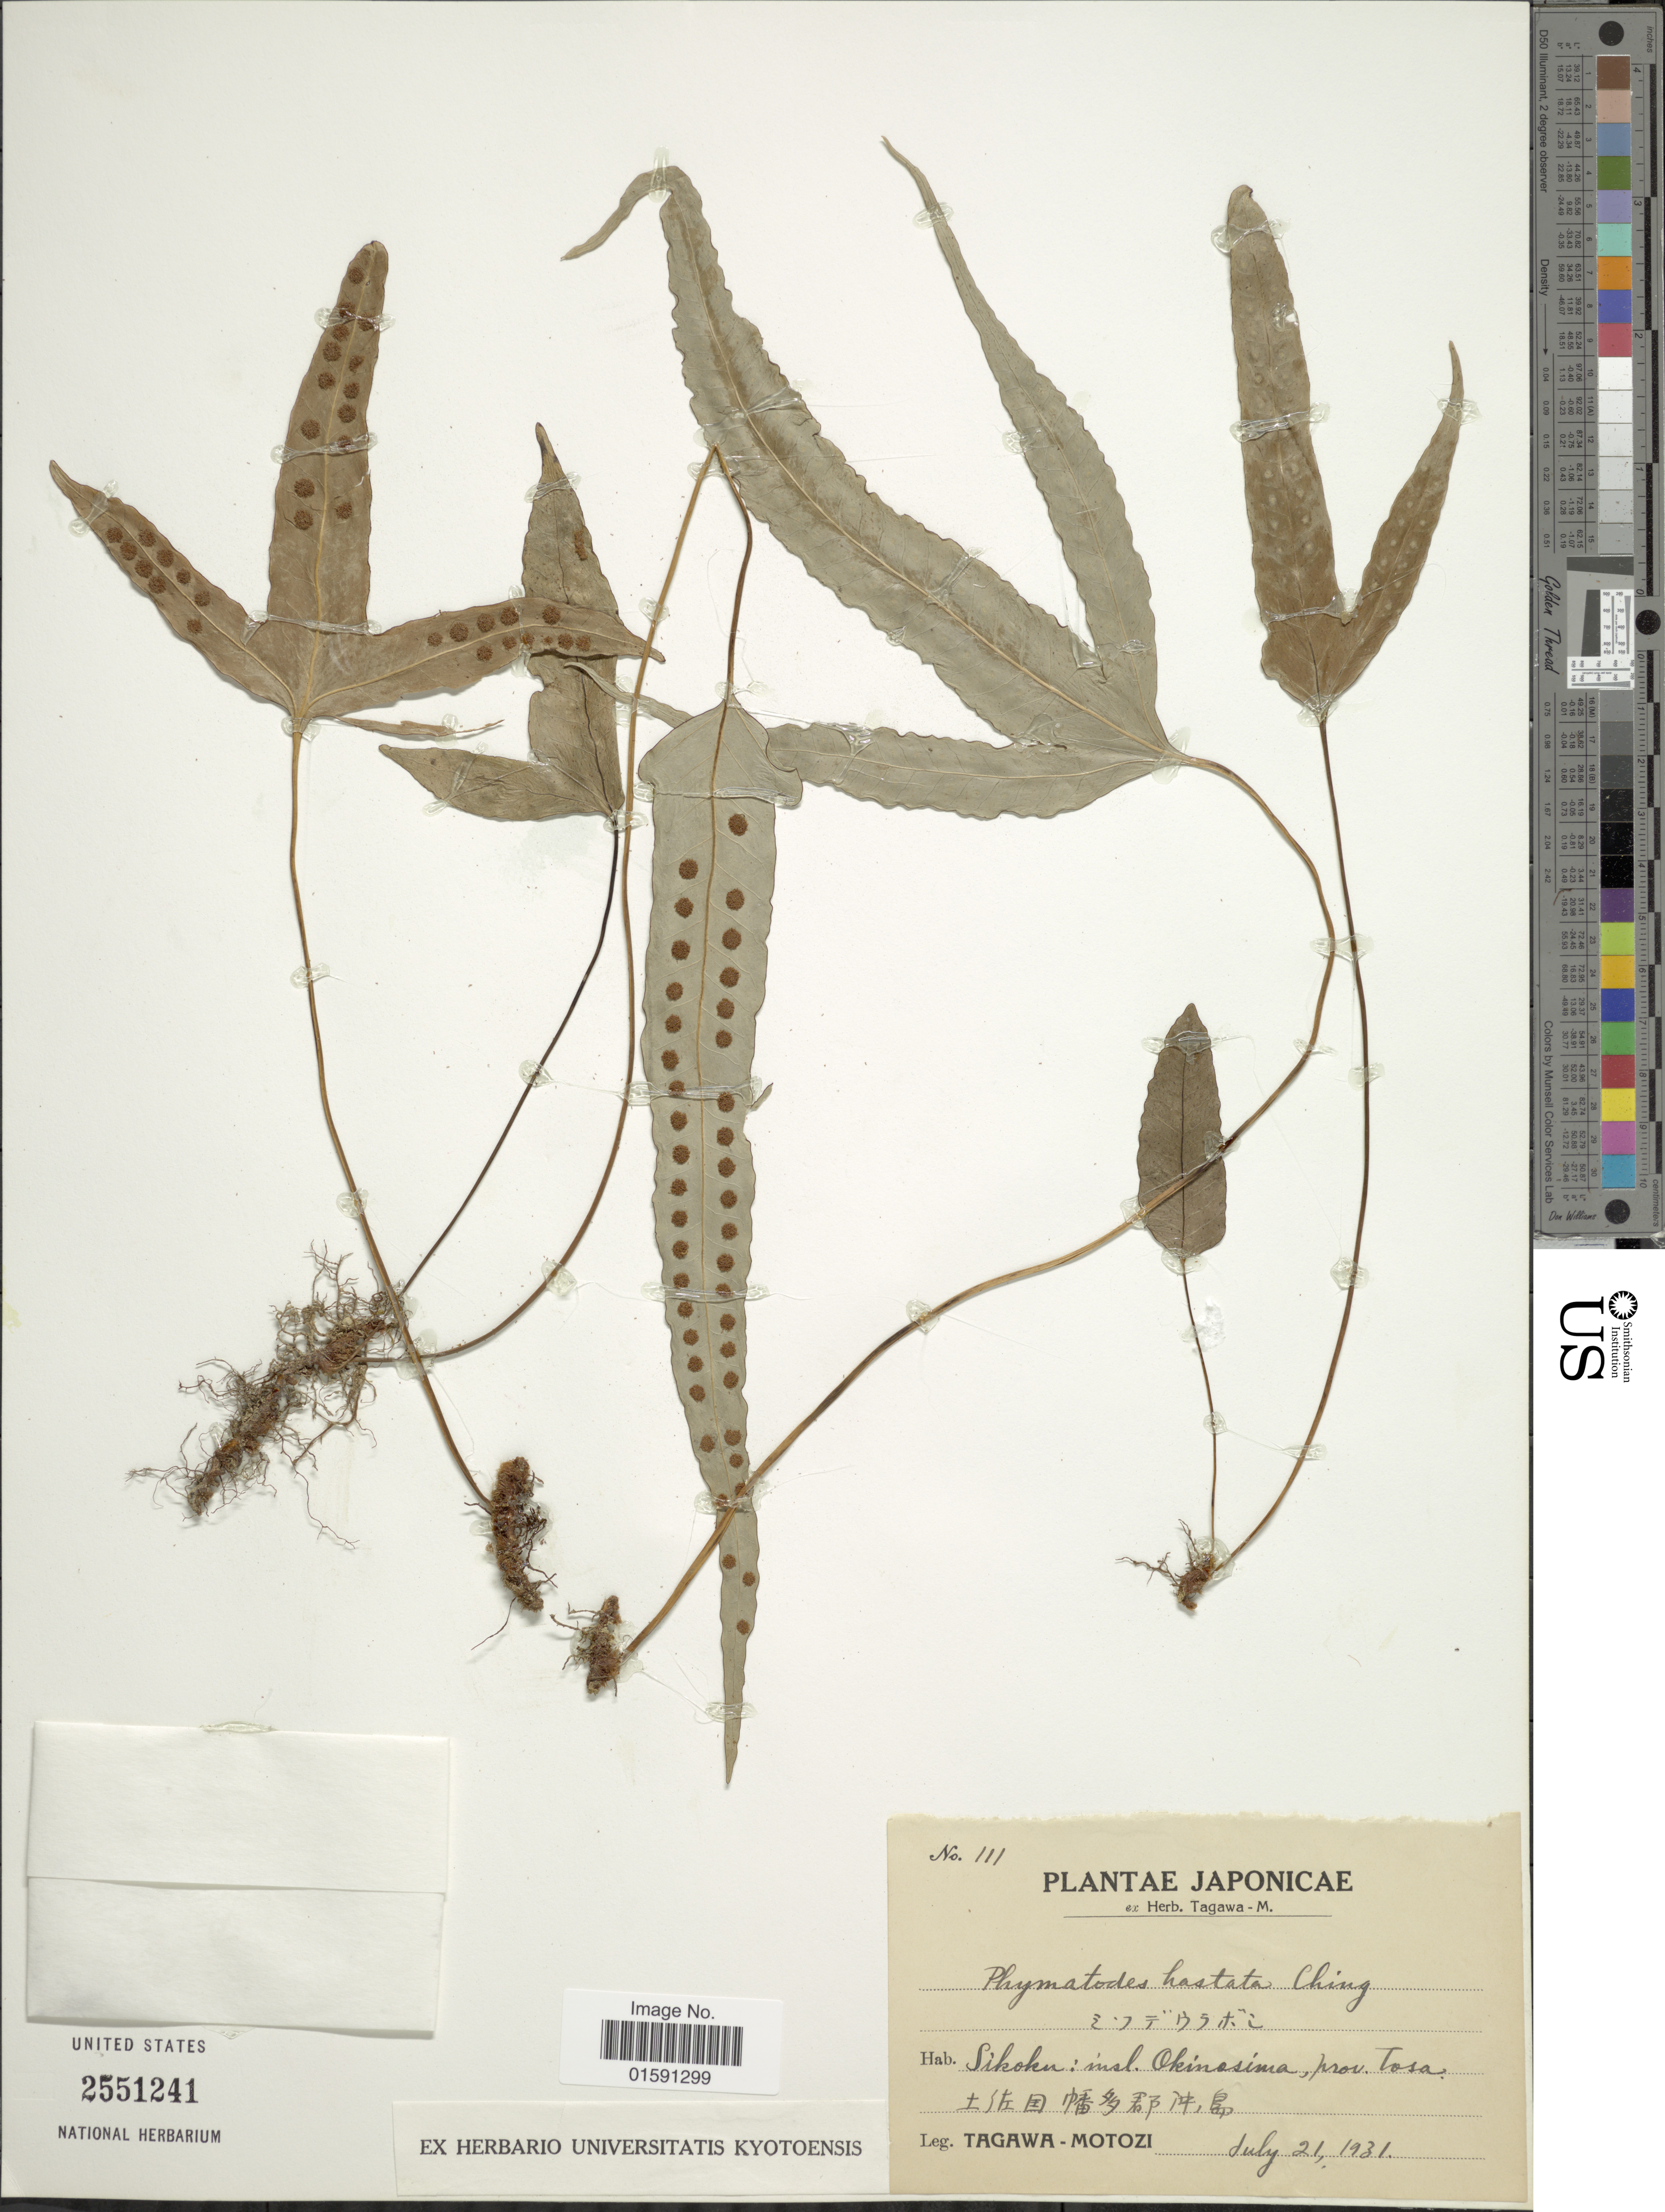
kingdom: Plantae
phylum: Tracheophyta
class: Polypodiopsida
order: Polypodiales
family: Polypodiaceae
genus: Selliguea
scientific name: Selliguea hastata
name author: (Thunb.) Fraser-Jenk.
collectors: M. Tagawa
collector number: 111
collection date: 1931-07-21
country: Japan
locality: Sikoku; msl. Okinasima, Prov. Tosa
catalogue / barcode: US 2551241